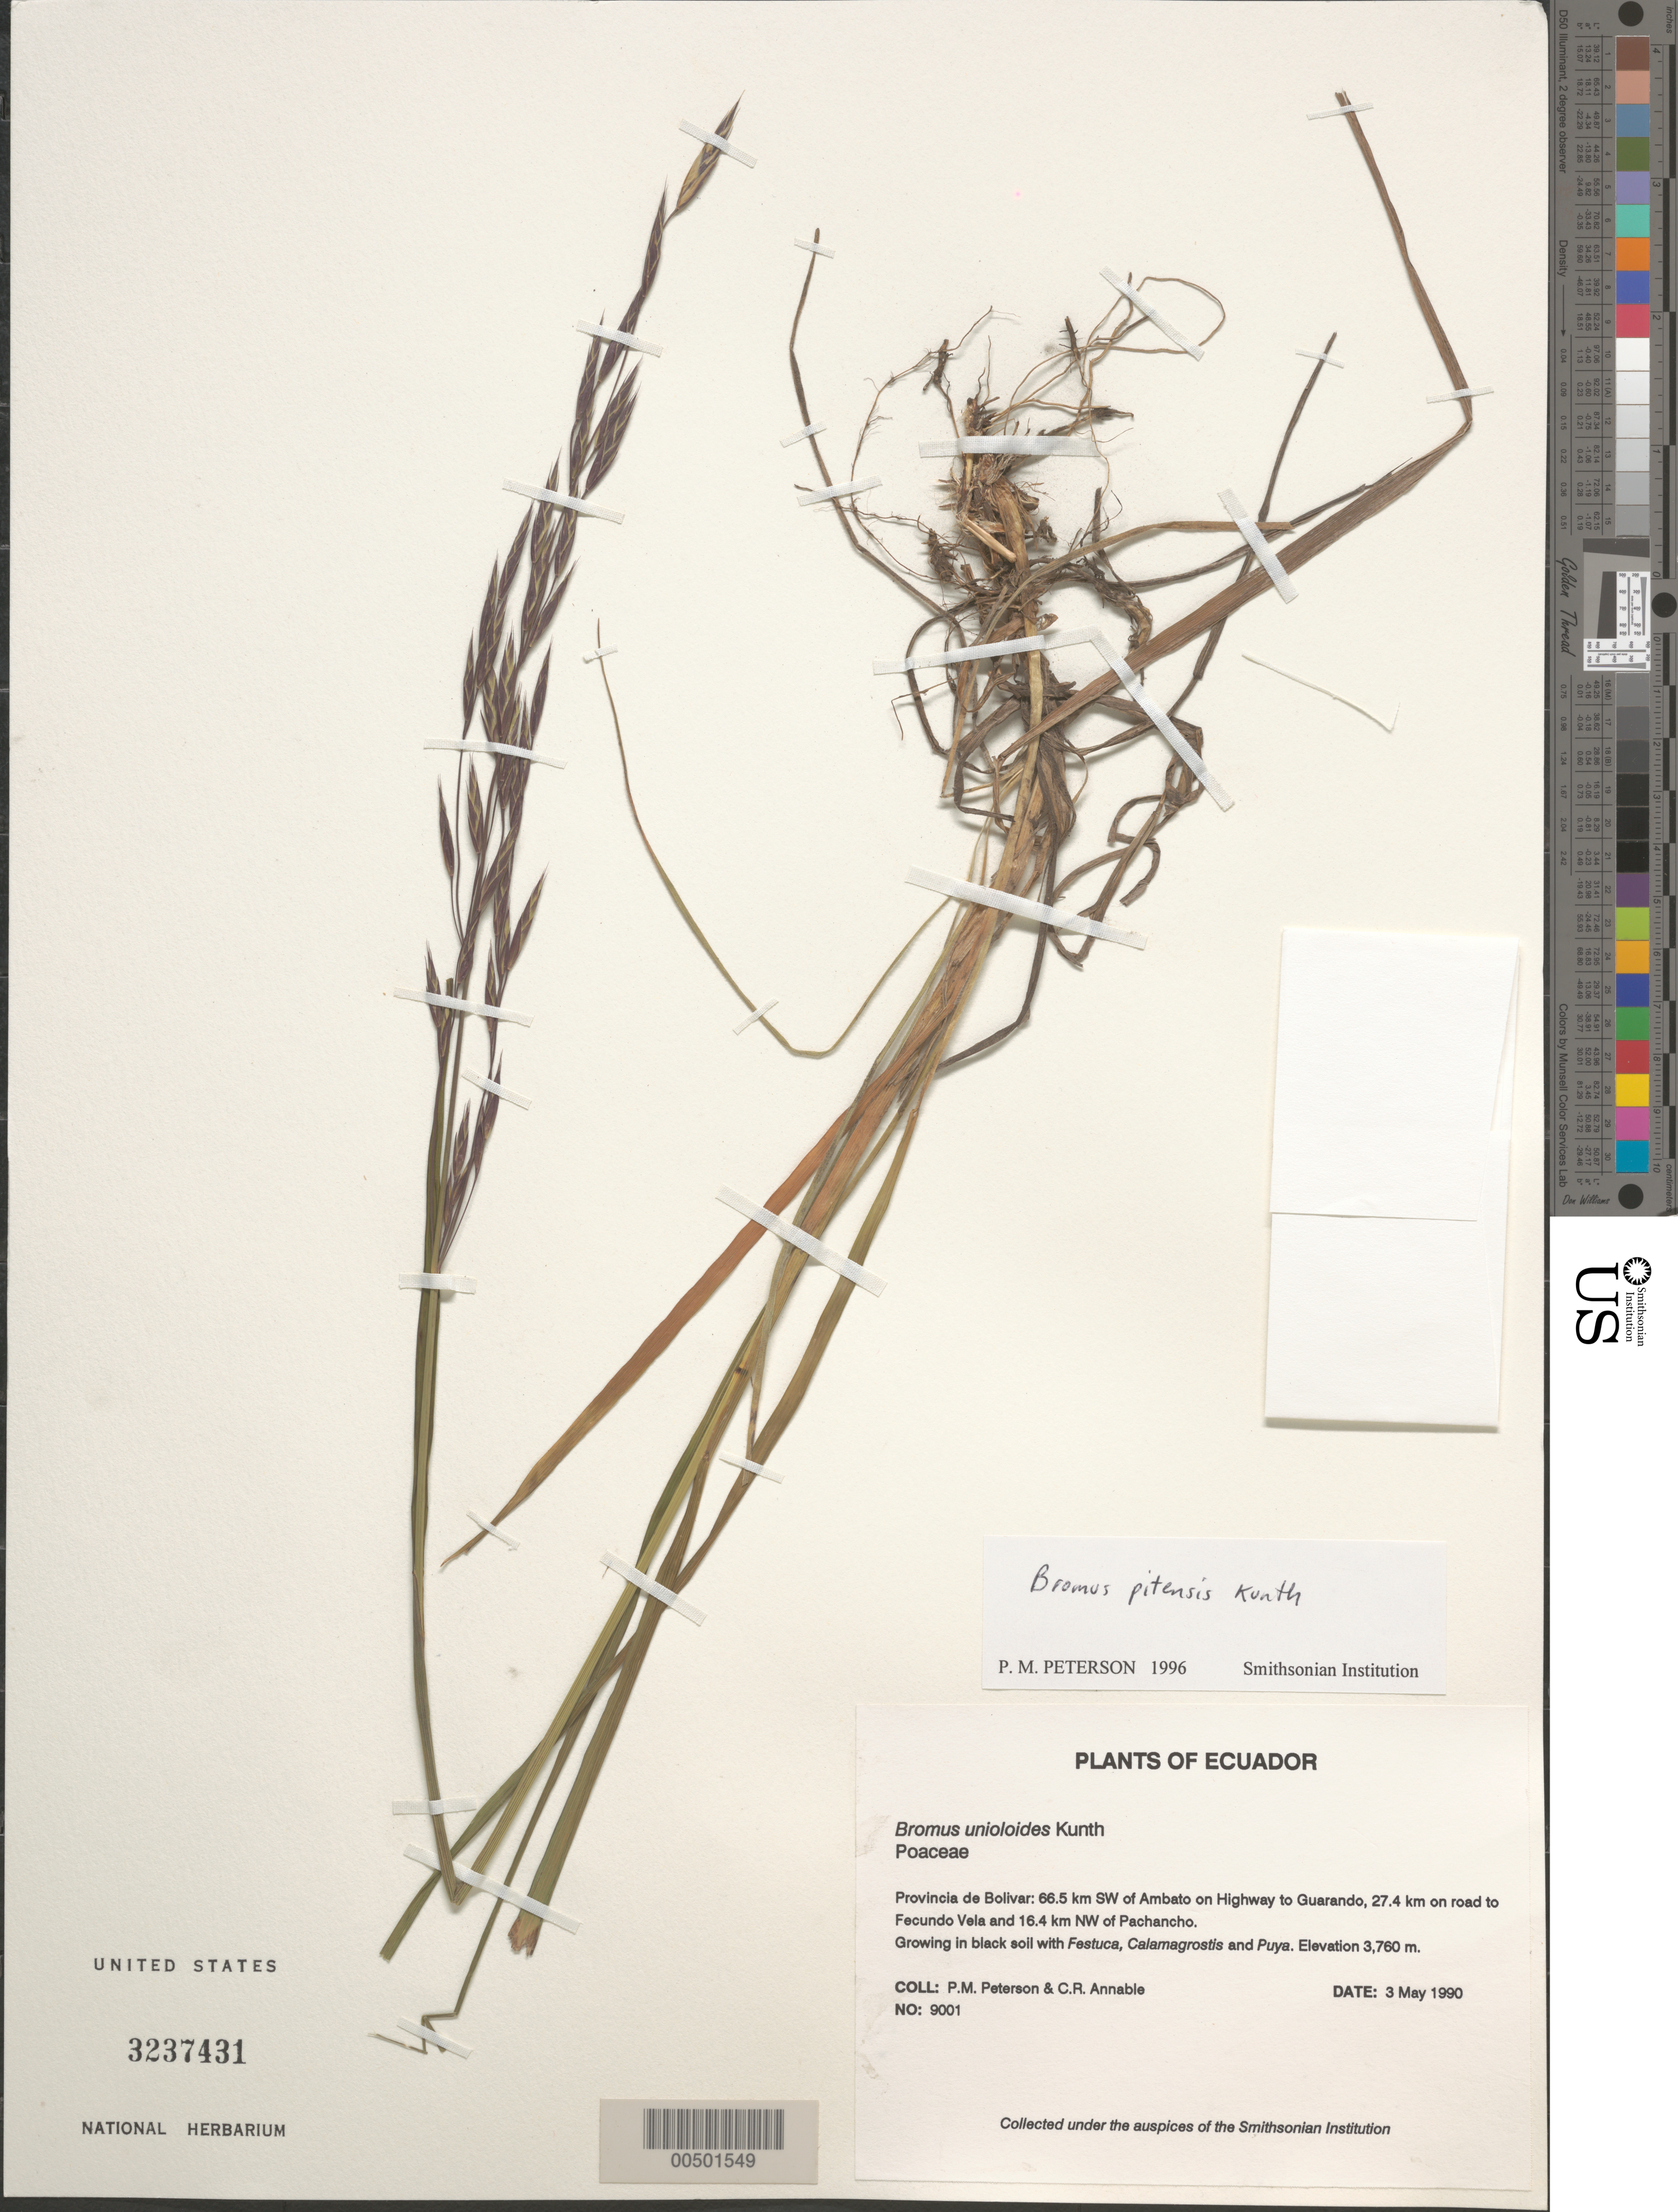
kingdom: Plantae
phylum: Tracheophyta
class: Liliopsida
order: Poales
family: Poaceae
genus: Bromus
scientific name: Bromus unioloides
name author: Kunth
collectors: P. M. Peterson & C. R. Annable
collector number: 09001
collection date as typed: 03 May 1990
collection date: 1990-05-03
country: Ecuador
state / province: Bolívar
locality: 66.5 km SW of Ambato on Highway to Guarando, 27.4 km on road to Fecundo Vela and 16.4 km NW of Pachancho.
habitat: Growing in black soil with Festuca, Calamagrostis and Puya.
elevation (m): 3760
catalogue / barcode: US 3237431